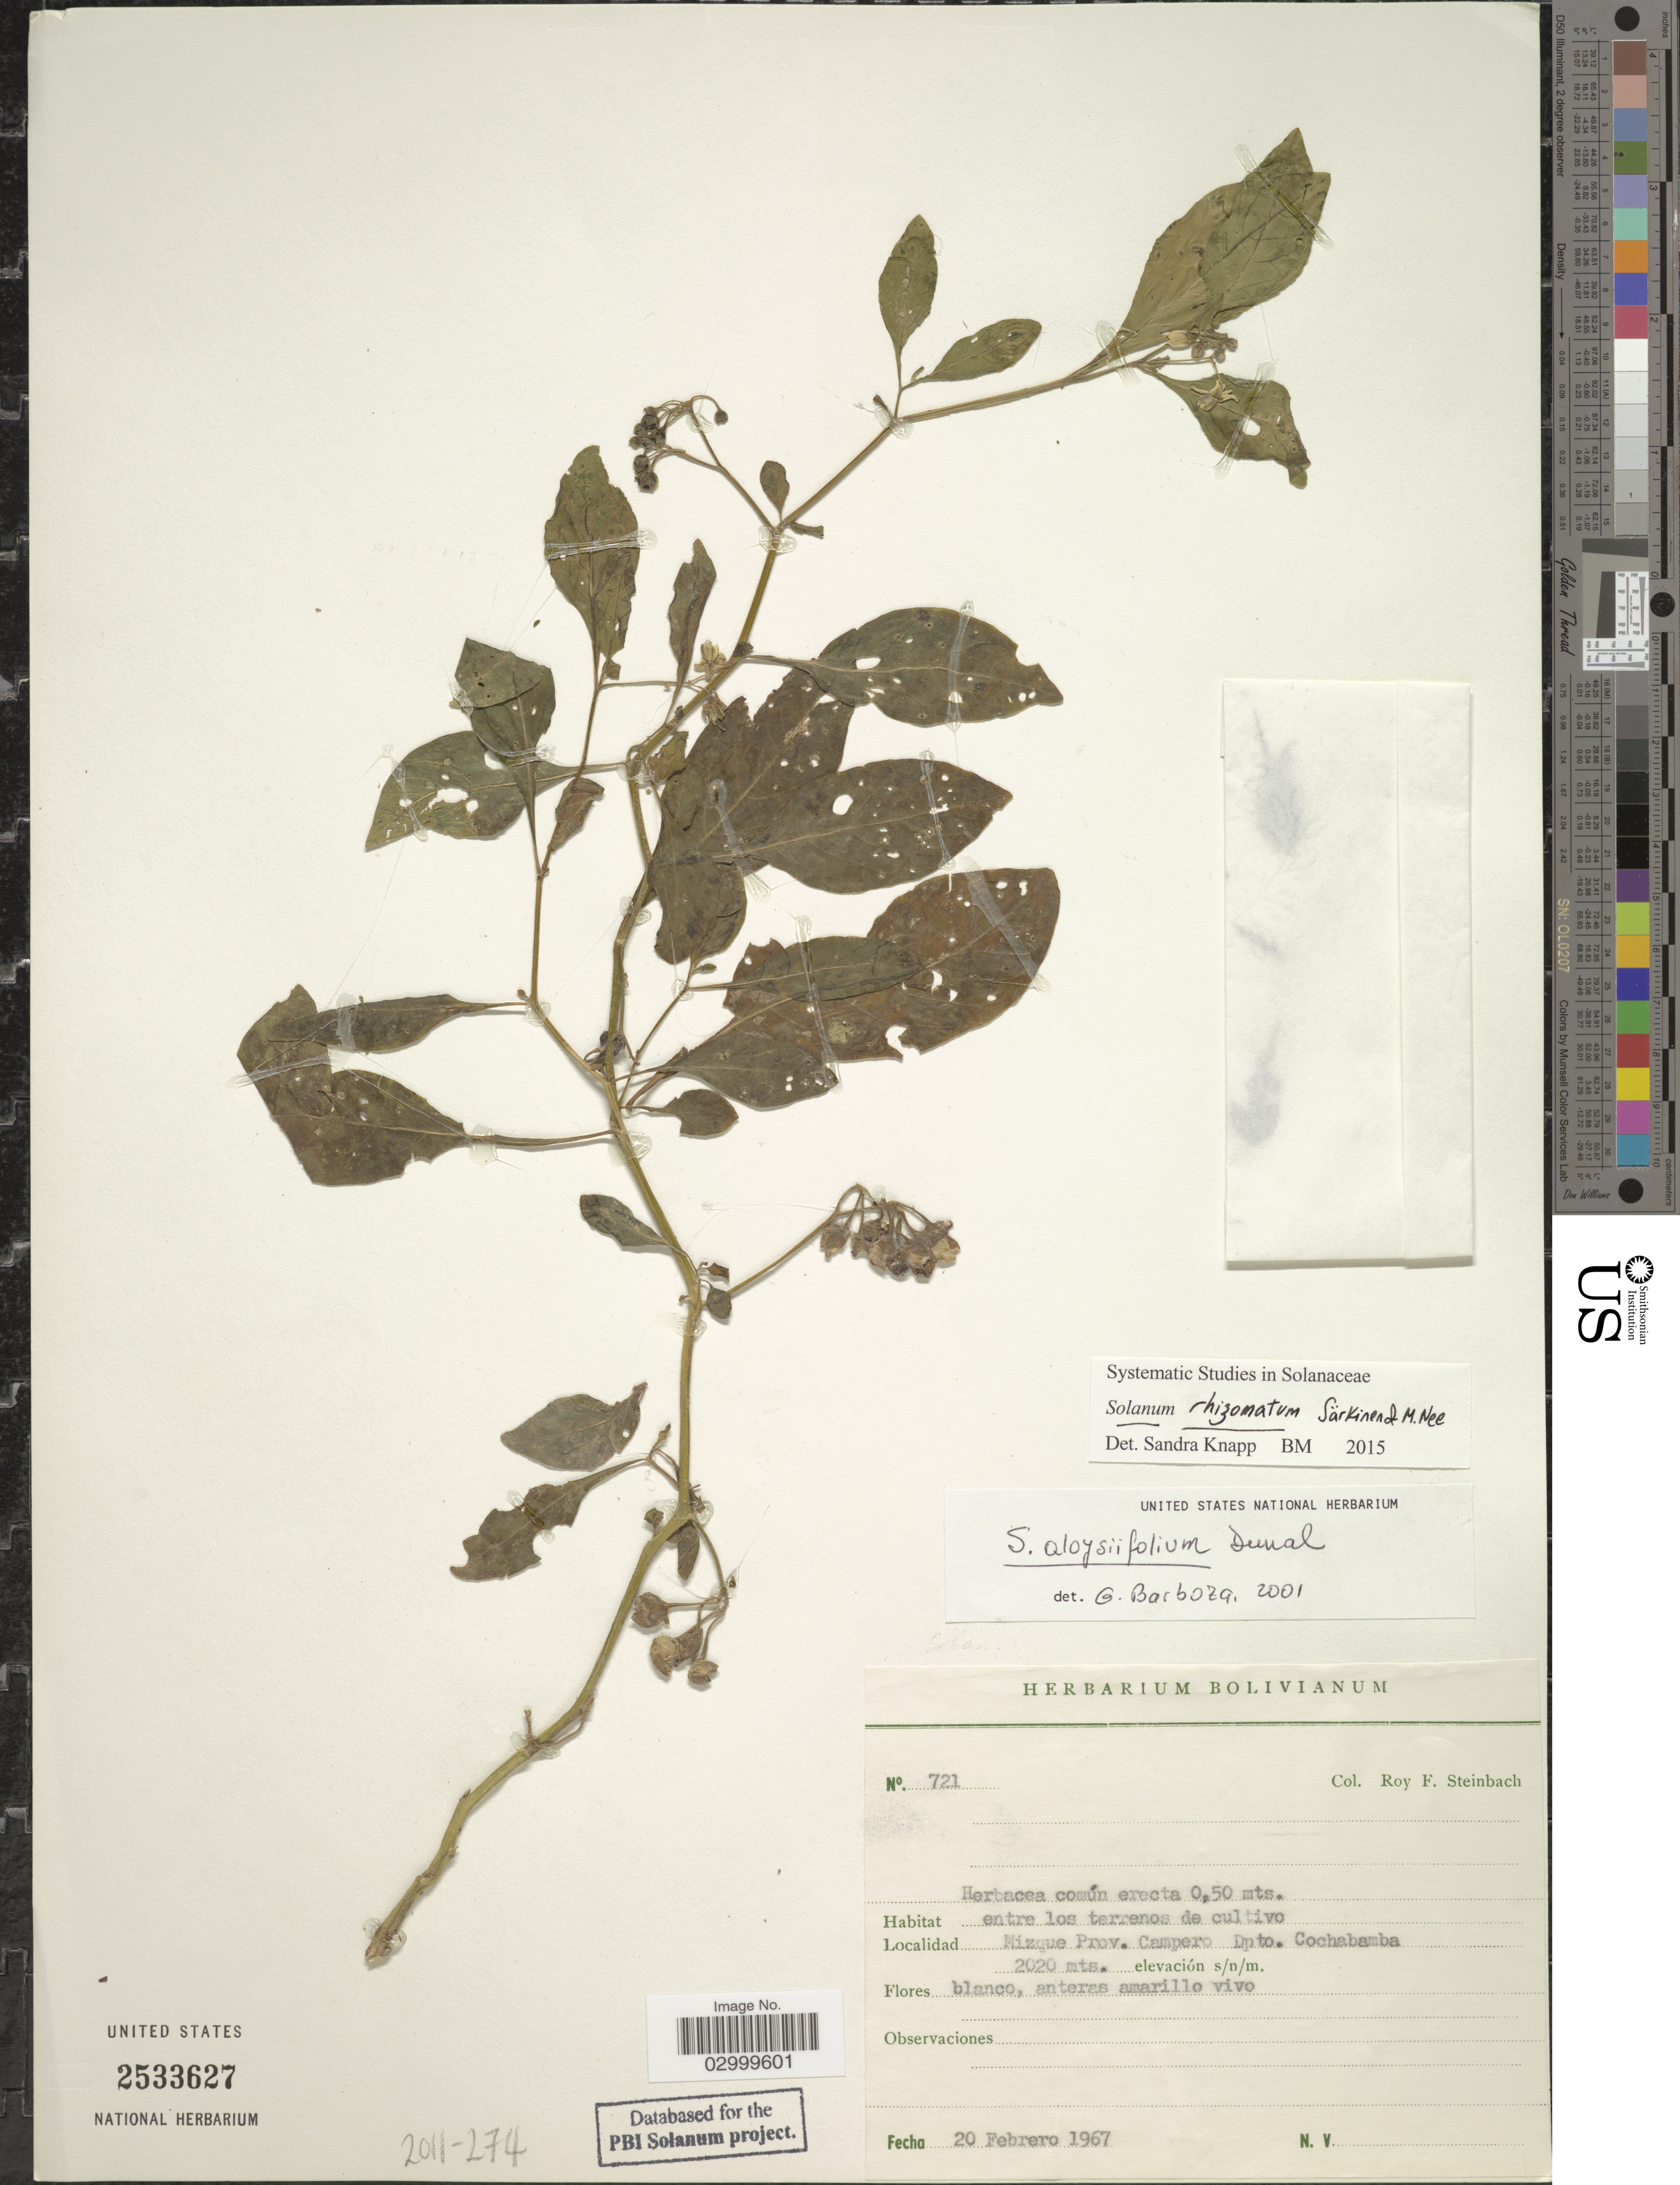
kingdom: Plantae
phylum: Tracheophyta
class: Magnoliopsida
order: Solanales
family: Solanaceae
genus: Solanum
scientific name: Solanum rhizomatum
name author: Särkinen & M. Nee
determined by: Knapp, S. D.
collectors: R. F. Steinbach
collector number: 721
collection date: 1967-02-20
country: Bolivia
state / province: Cochabamba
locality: Mizque Prov. Campero Dpto. Cochabamba.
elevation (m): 2020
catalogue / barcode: US 2533627